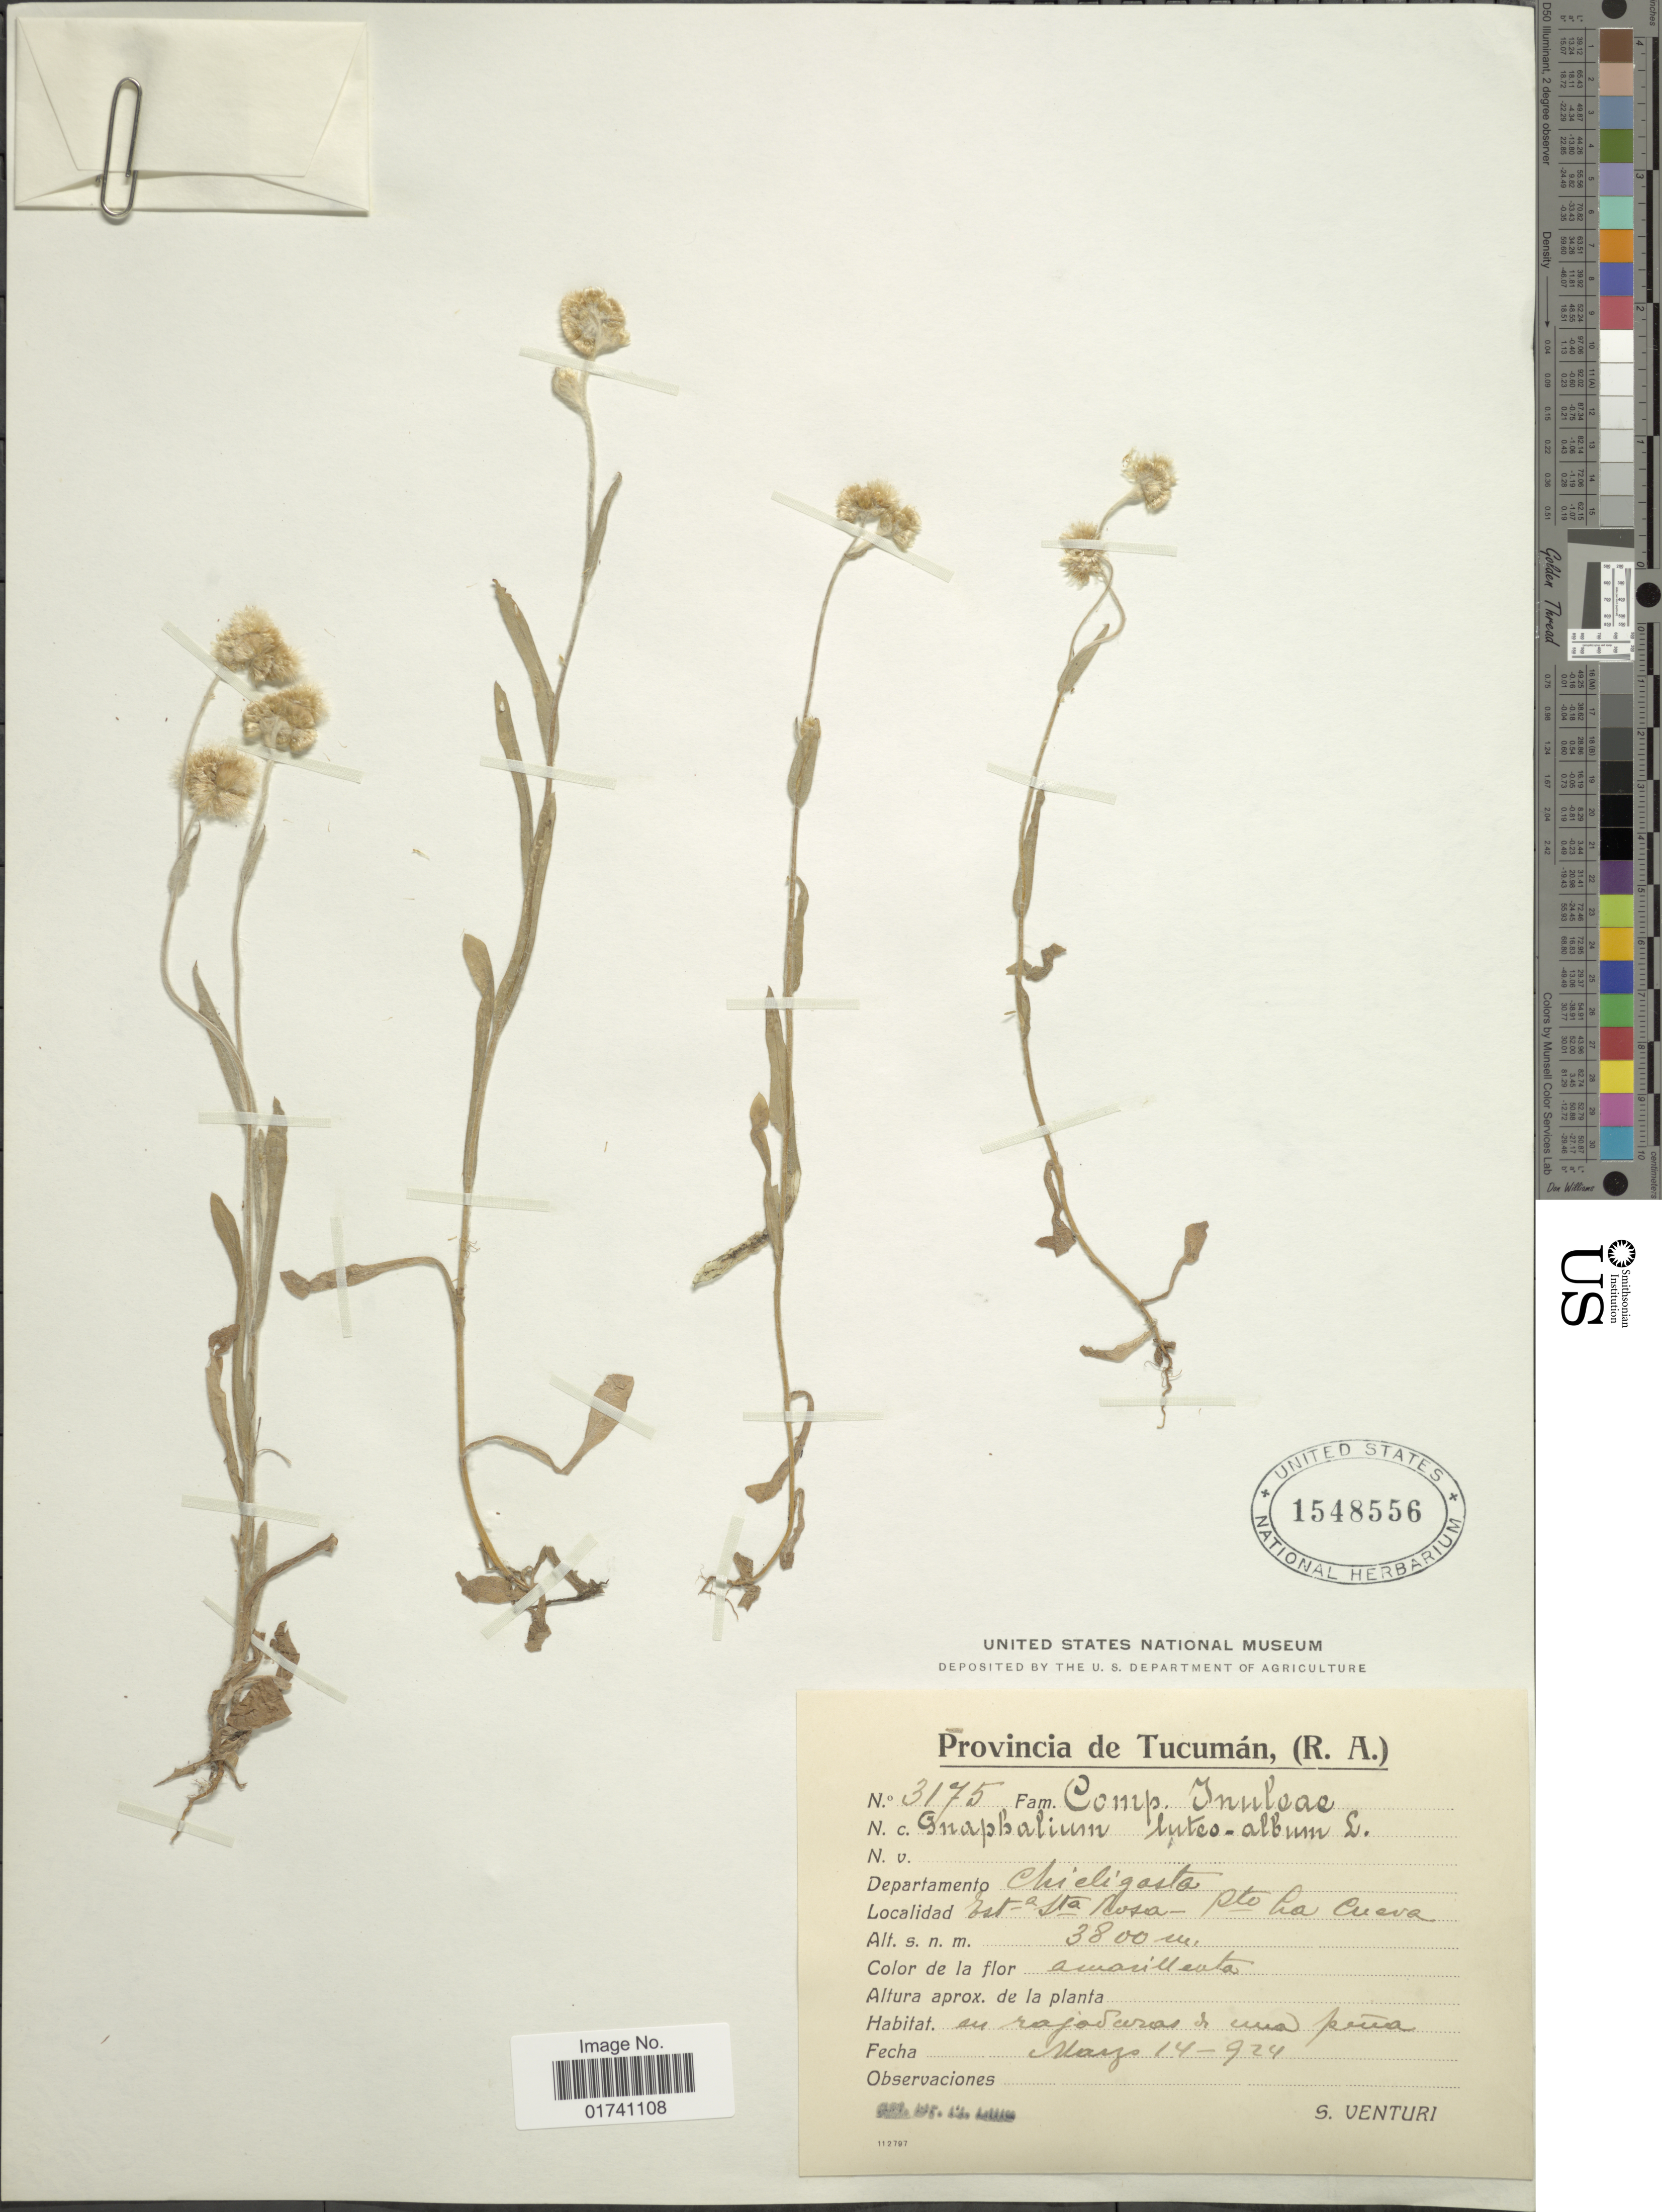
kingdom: Plantae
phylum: Tracheophyta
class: Magnoliopsida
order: Asterales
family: Asteraceae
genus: Laphangium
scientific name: Laphangium luteoalbum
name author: (L.) Tzvelev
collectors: S. Venturi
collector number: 3175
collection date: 1924-03-14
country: Argentina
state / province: Tucuman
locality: Departamento Chicligasta. Est Santa Rosa, dto. La Cueva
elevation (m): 3800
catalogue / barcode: US 1548556